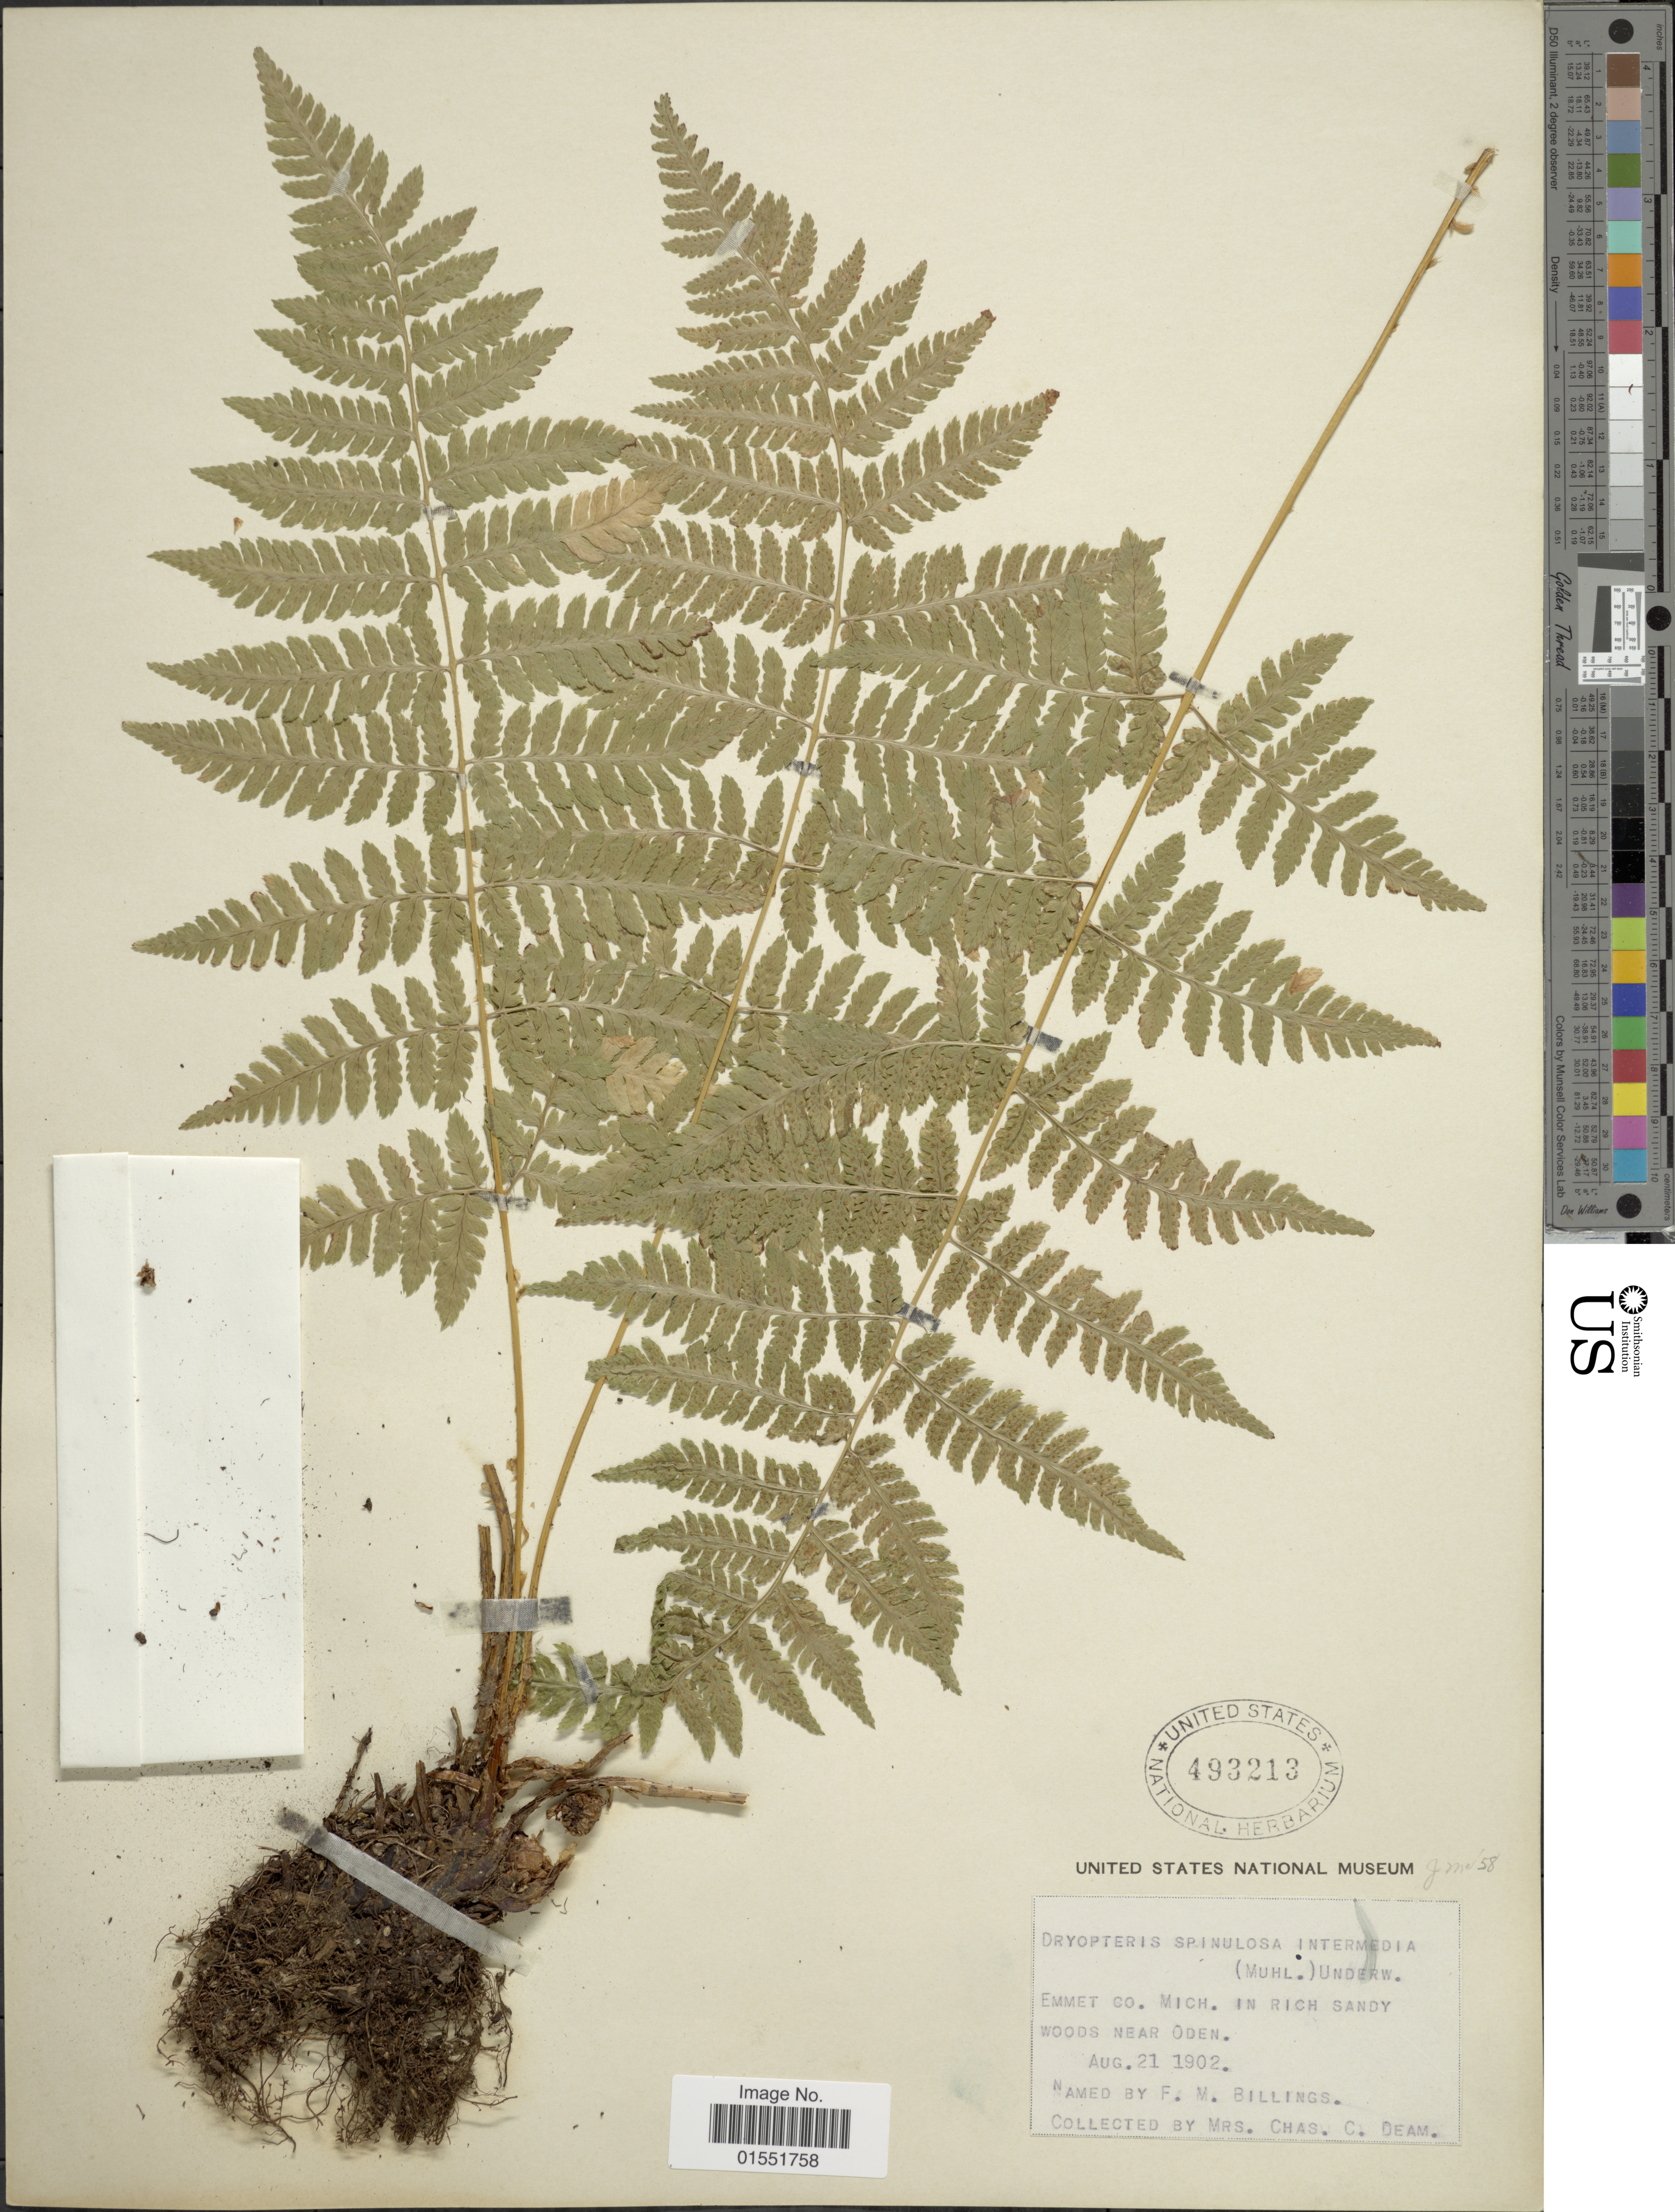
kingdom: Plantae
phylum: Tracheophyta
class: Polypodiopsida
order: Polypodiales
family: Dryopteridaceae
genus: Dryopteris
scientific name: Dryopteris intermedia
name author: (Muhl.) A. Gray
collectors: S. A. Deam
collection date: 1902-08-21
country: United States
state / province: Michigan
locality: Emmet Co. Mich. In rich Sandy Woods near Oden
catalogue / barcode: US 493213